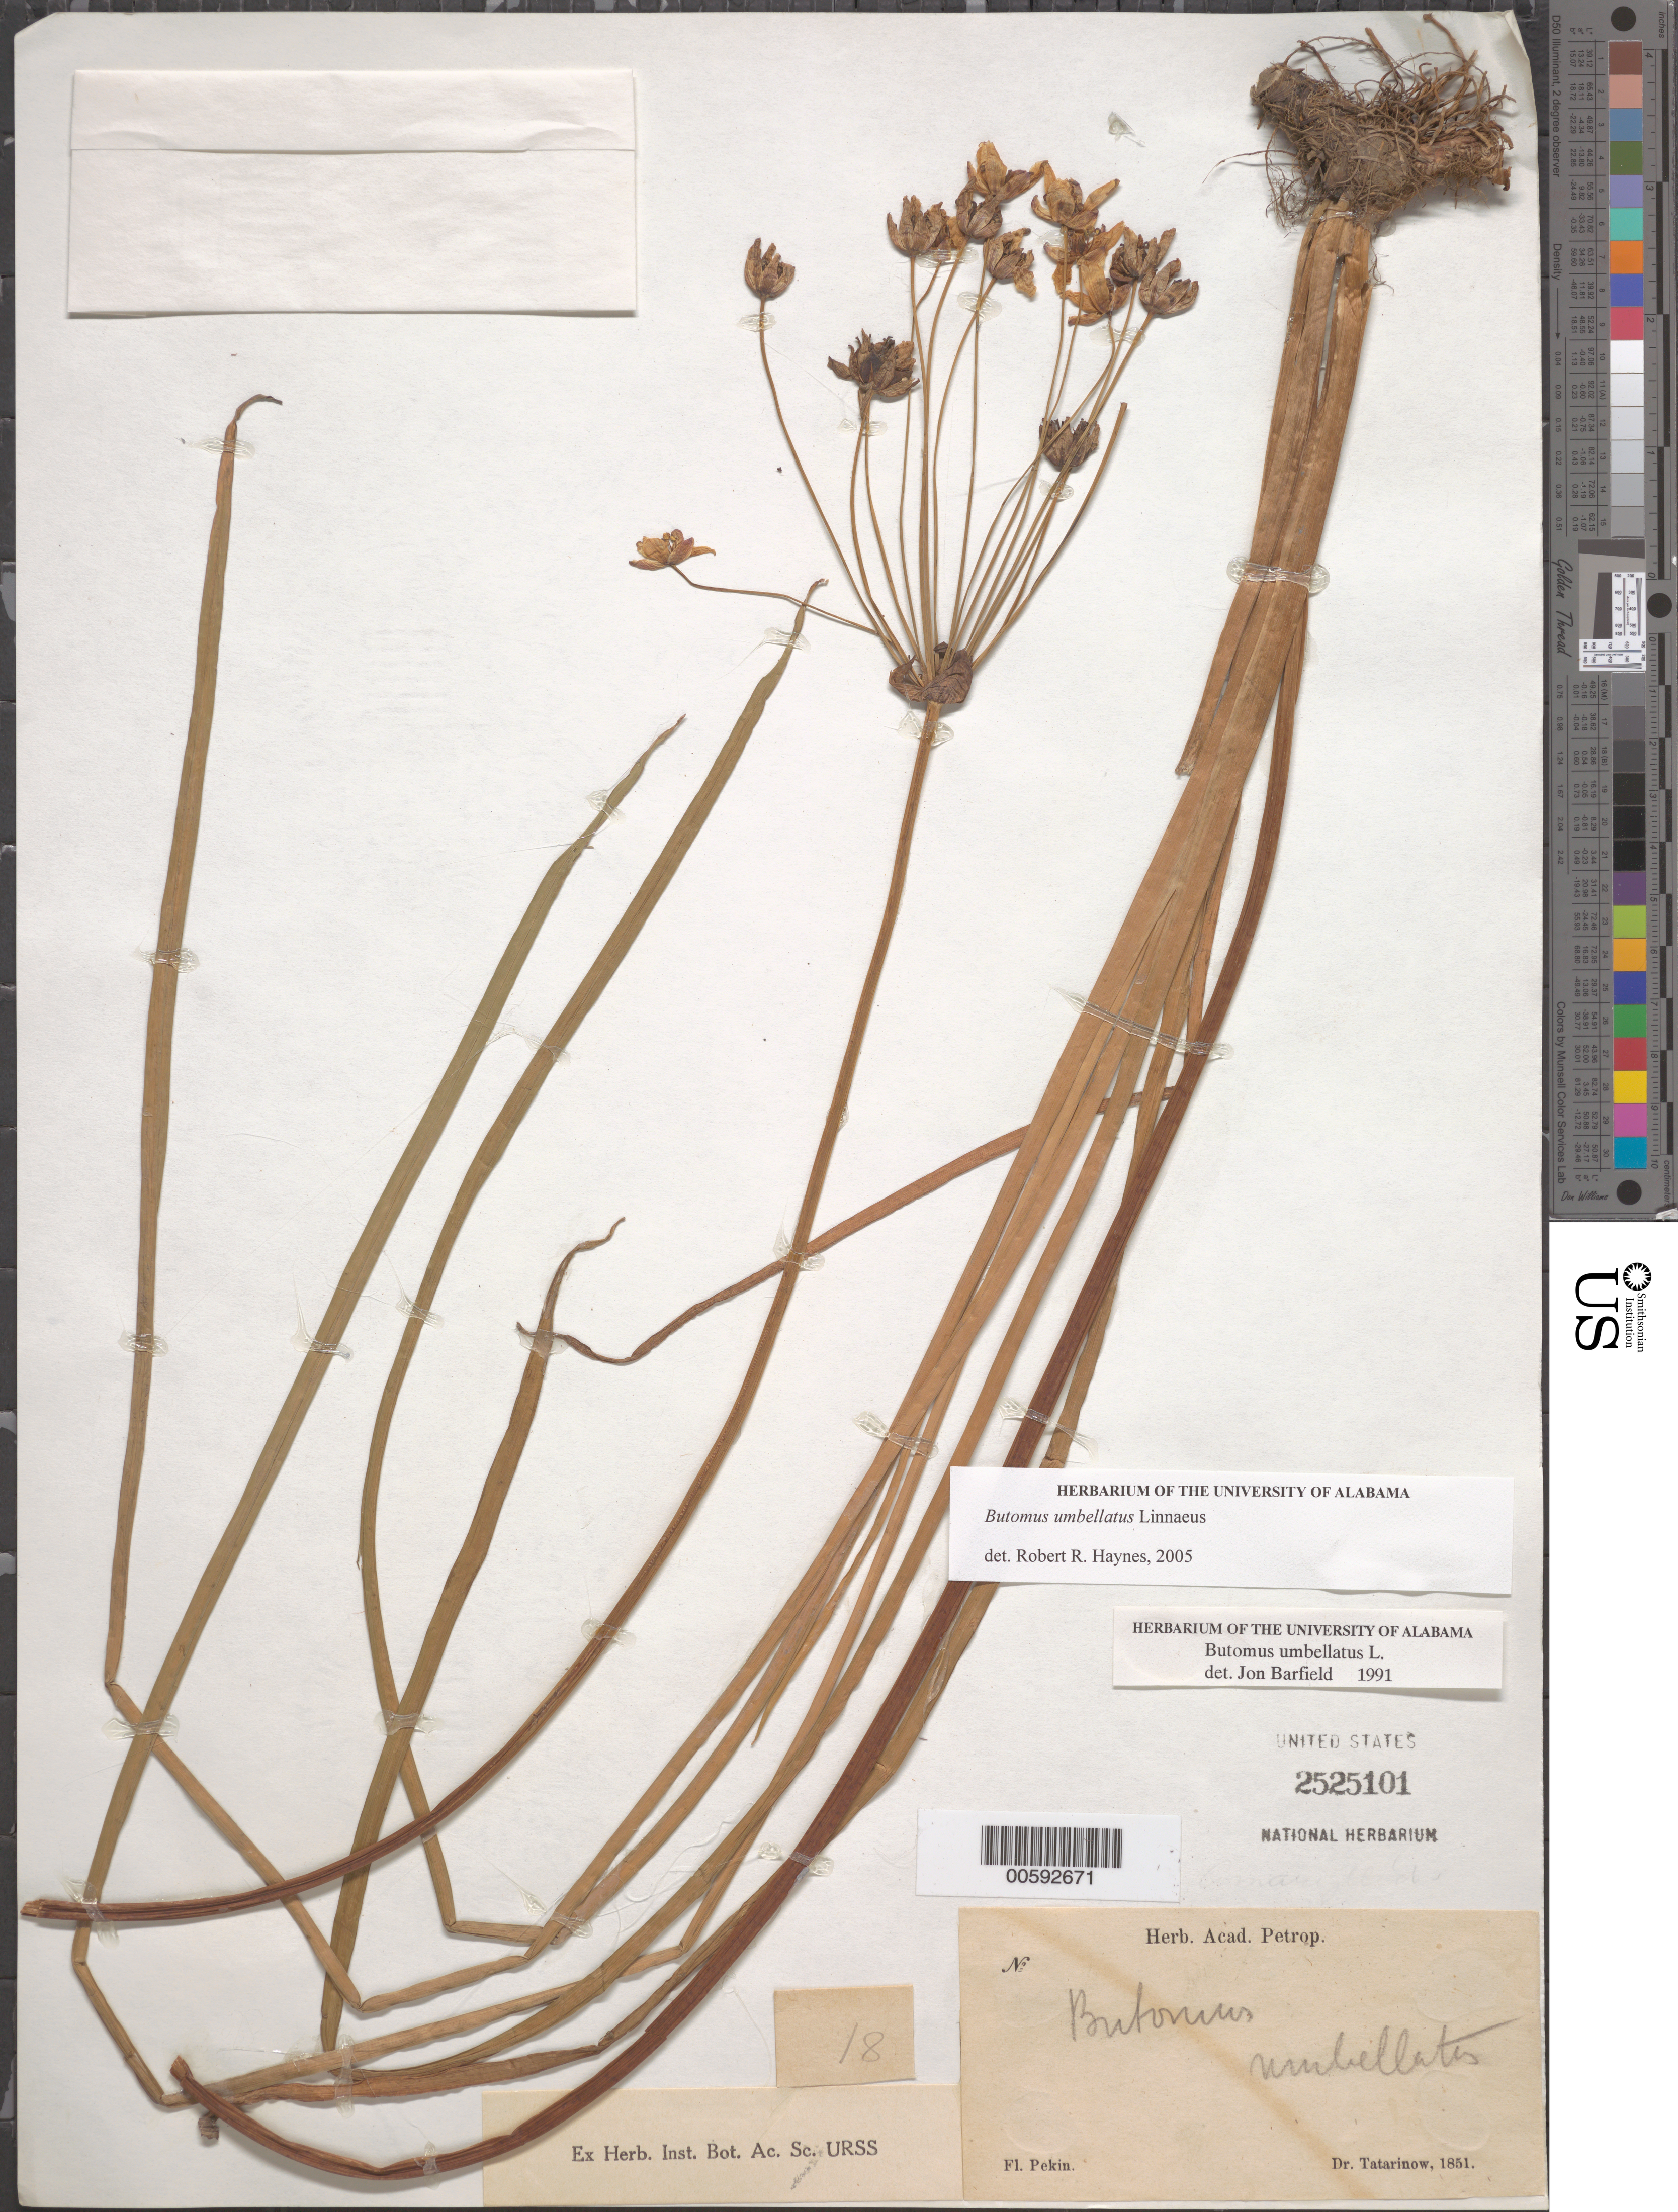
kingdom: Plantae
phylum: Tracheophyta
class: Liliopsida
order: Alismatales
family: Butomaceae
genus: Butomus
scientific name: Butomus umbellatus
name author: L.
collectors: -. Tatarinow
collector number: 18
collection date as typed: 1851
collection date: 1851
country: China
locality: Pekin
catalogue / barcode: US 2525101